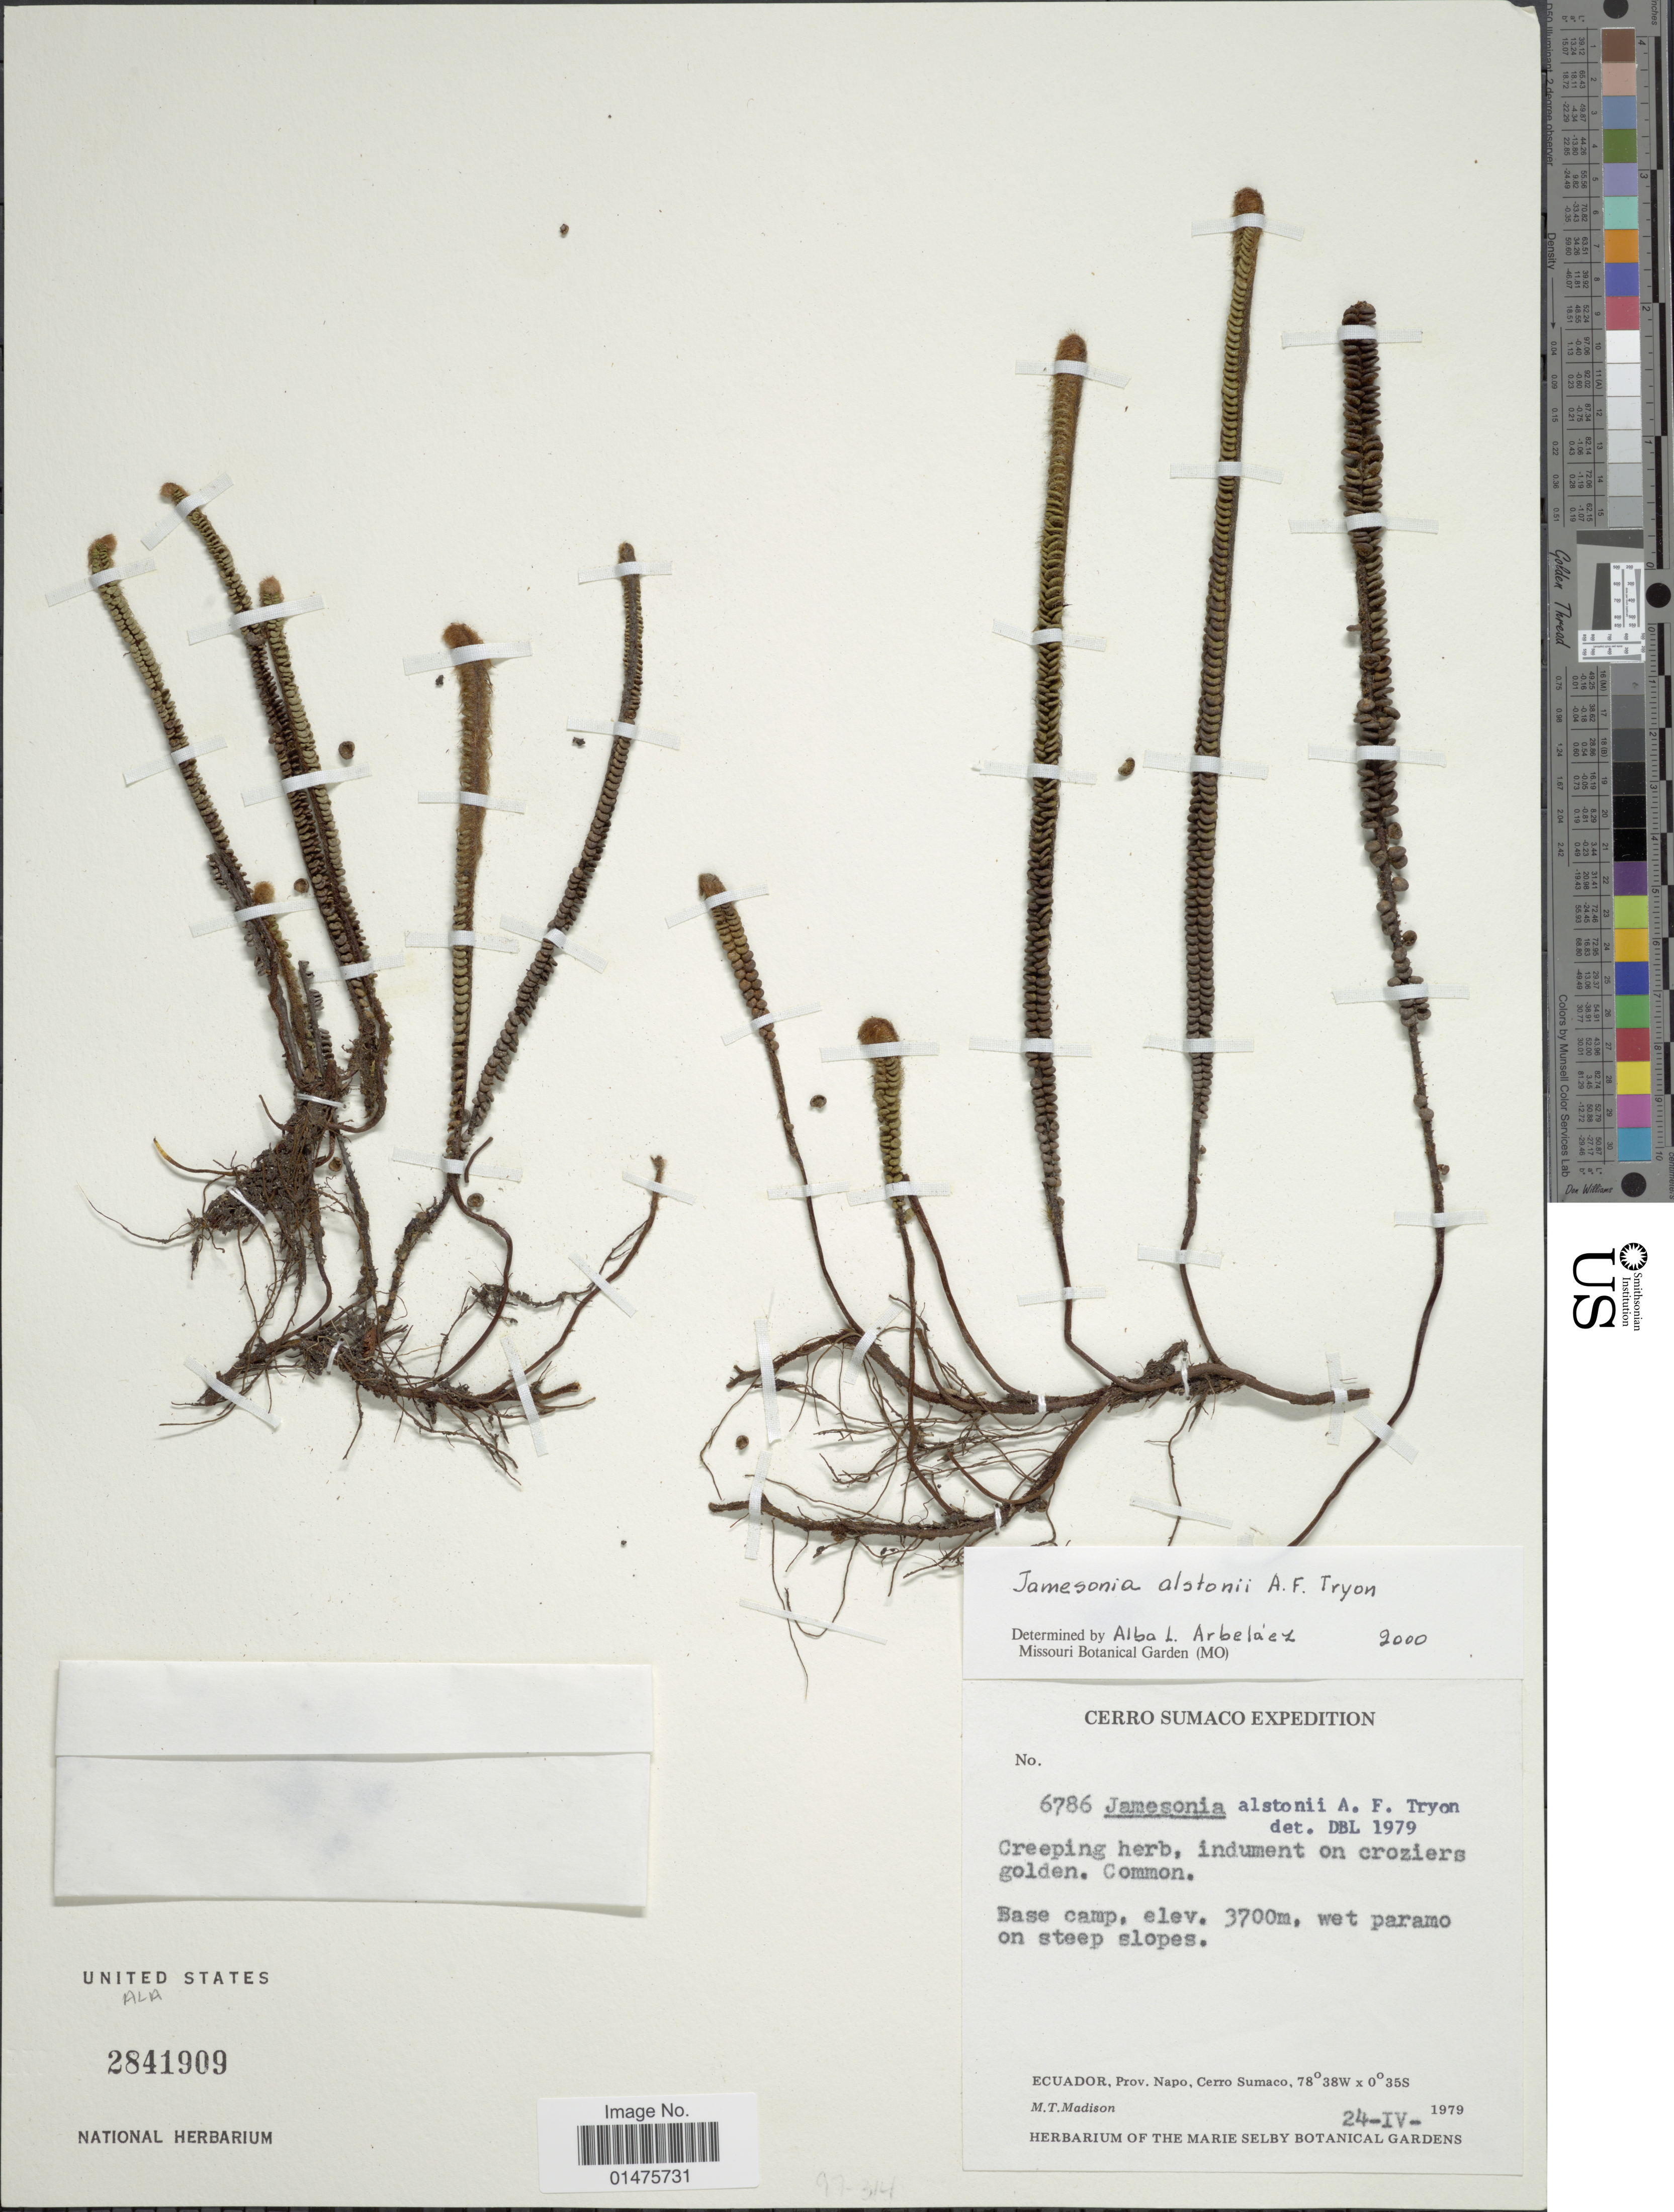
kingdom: Plantae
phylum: Tracheophyta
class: Polypodiopsida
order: Polypodiales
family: Pteridaceae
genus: Jamesonia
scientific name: Jamesonia alstonii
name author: A.F. Tryon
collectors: M. T. Madison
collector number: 6786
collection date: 1979-04-24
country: Ecuador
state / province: Napo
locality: Cerro Sumaco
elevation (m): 3700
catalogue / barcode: US 2841909